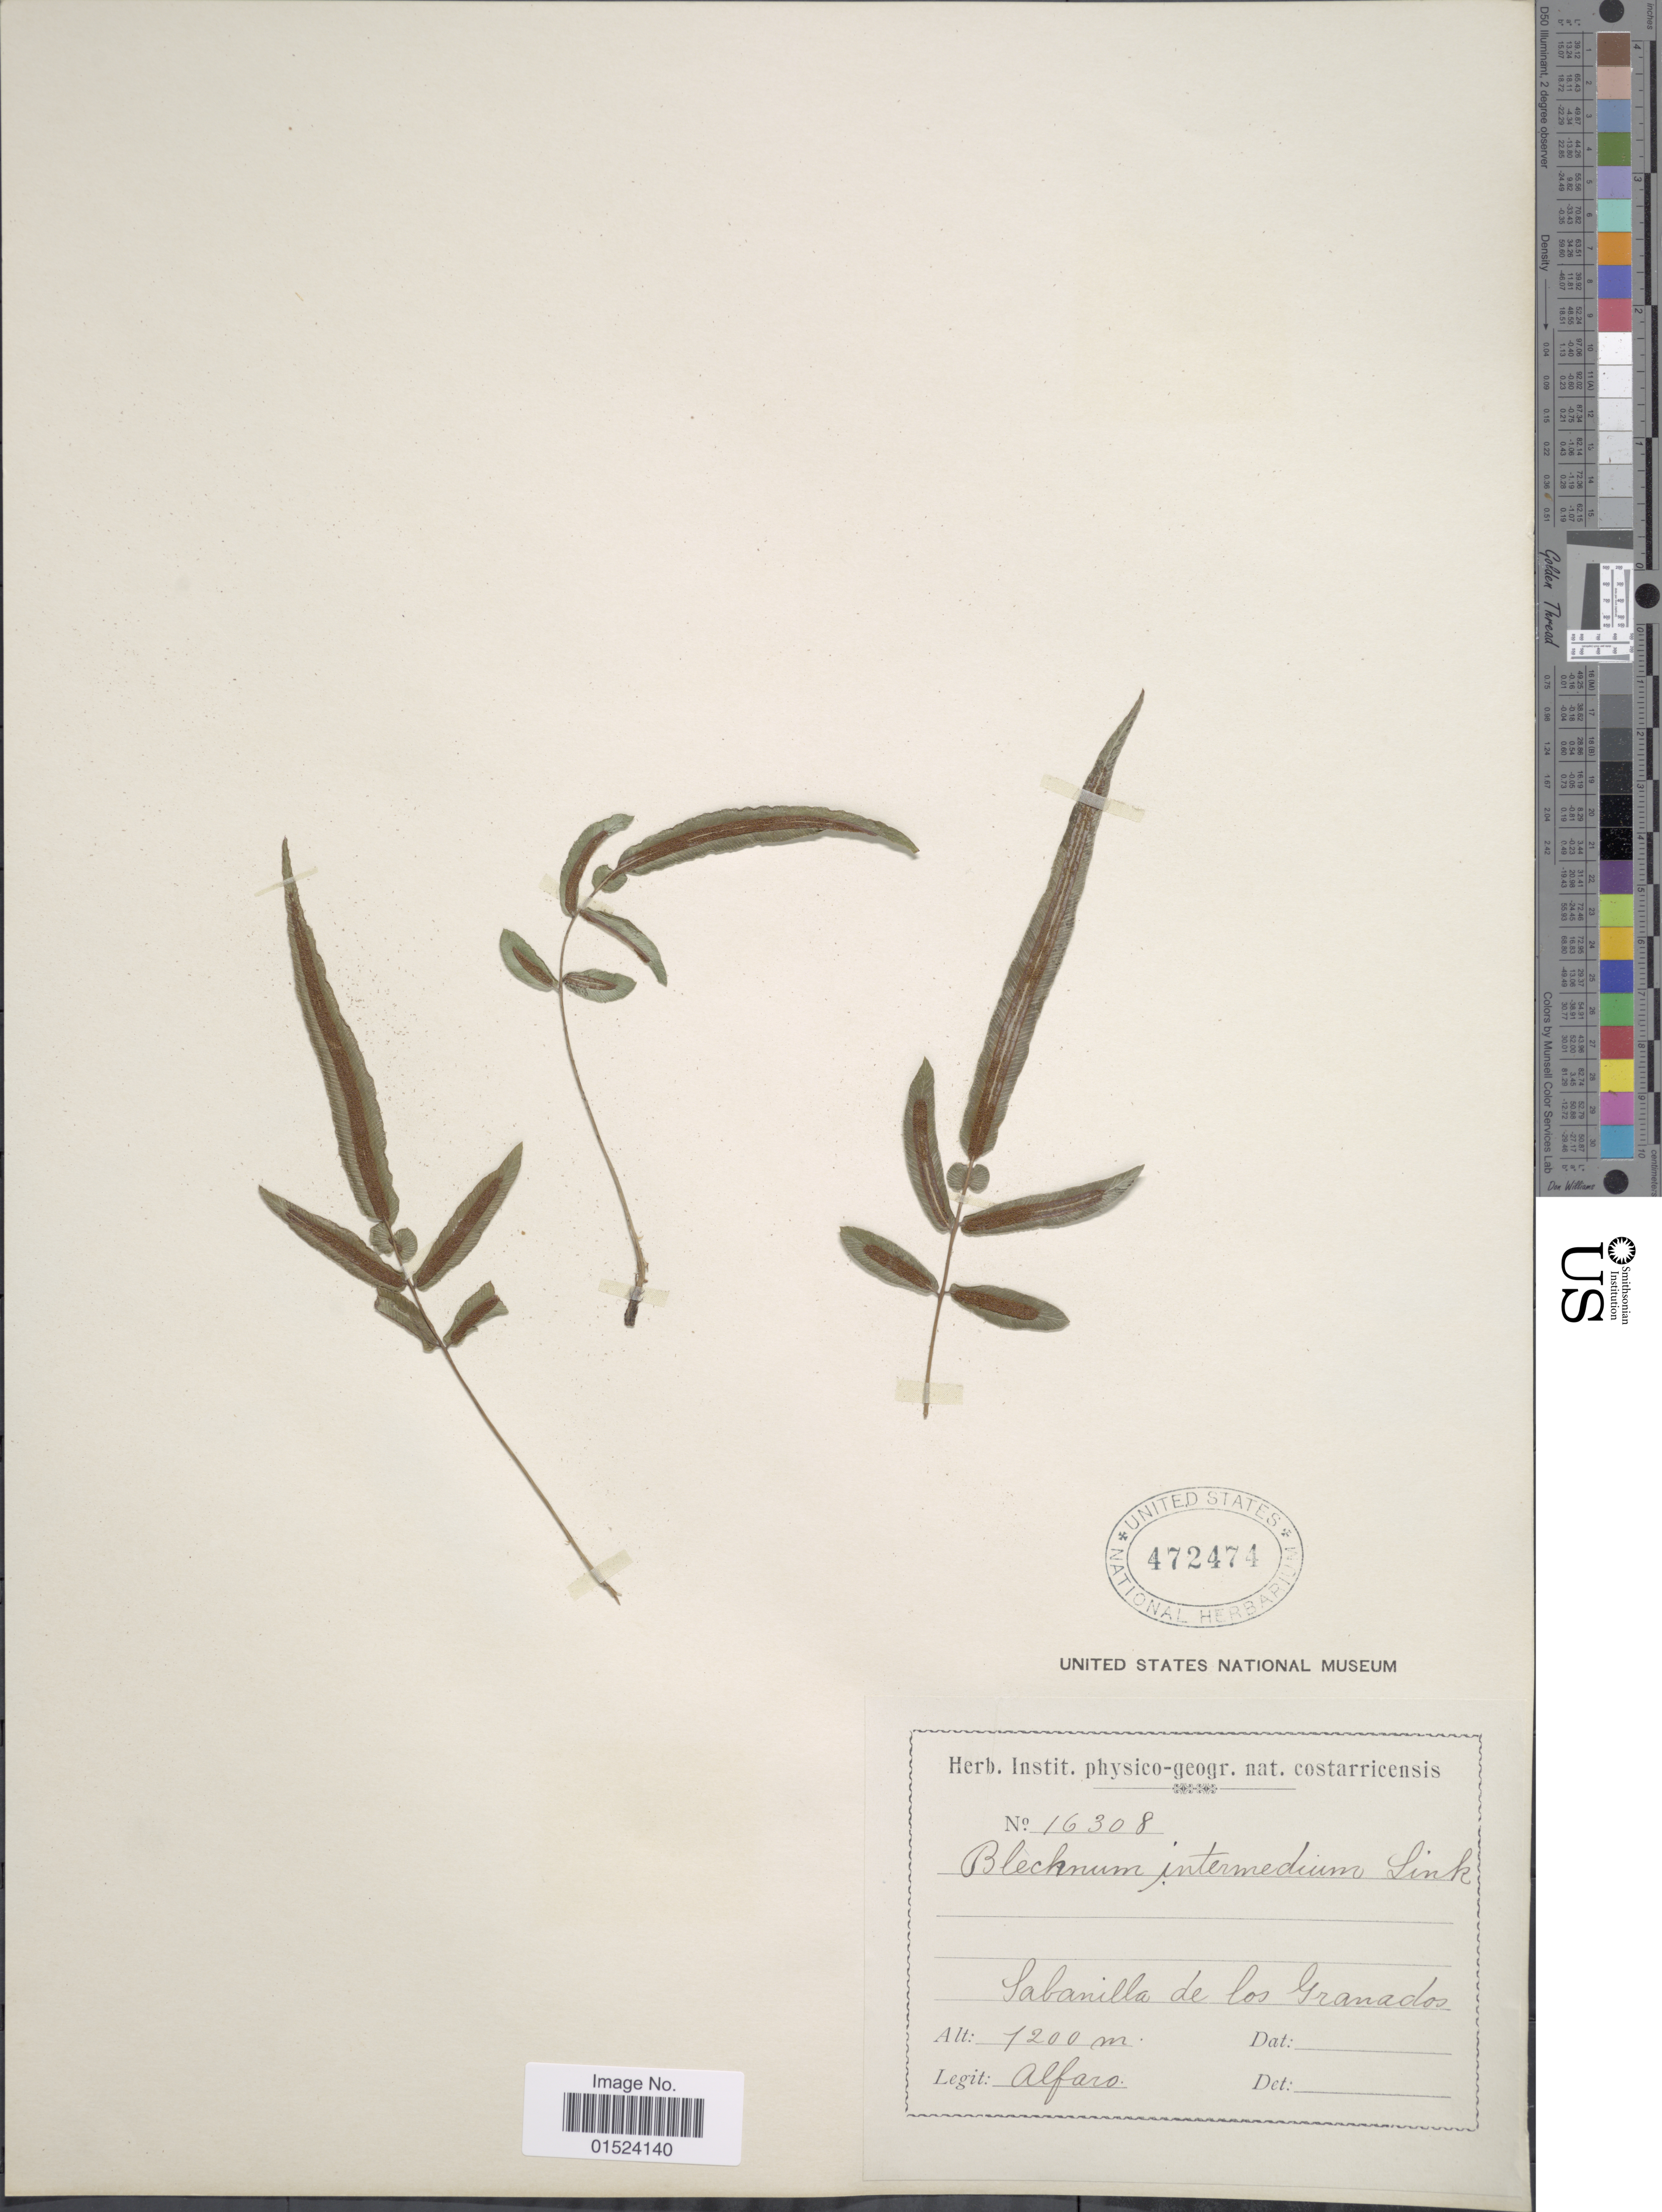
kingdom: Plantae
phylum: Tracheophyta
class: Polypodiopsida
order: Polypodiales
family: Blechnaceae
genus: Blechnum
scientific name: Blechnum gracile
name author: Kaulf.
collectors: A. Alfaro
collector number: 16308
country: Costa Rica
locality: Sabanilla de los Granados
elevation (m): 1200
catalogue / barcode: US 472474